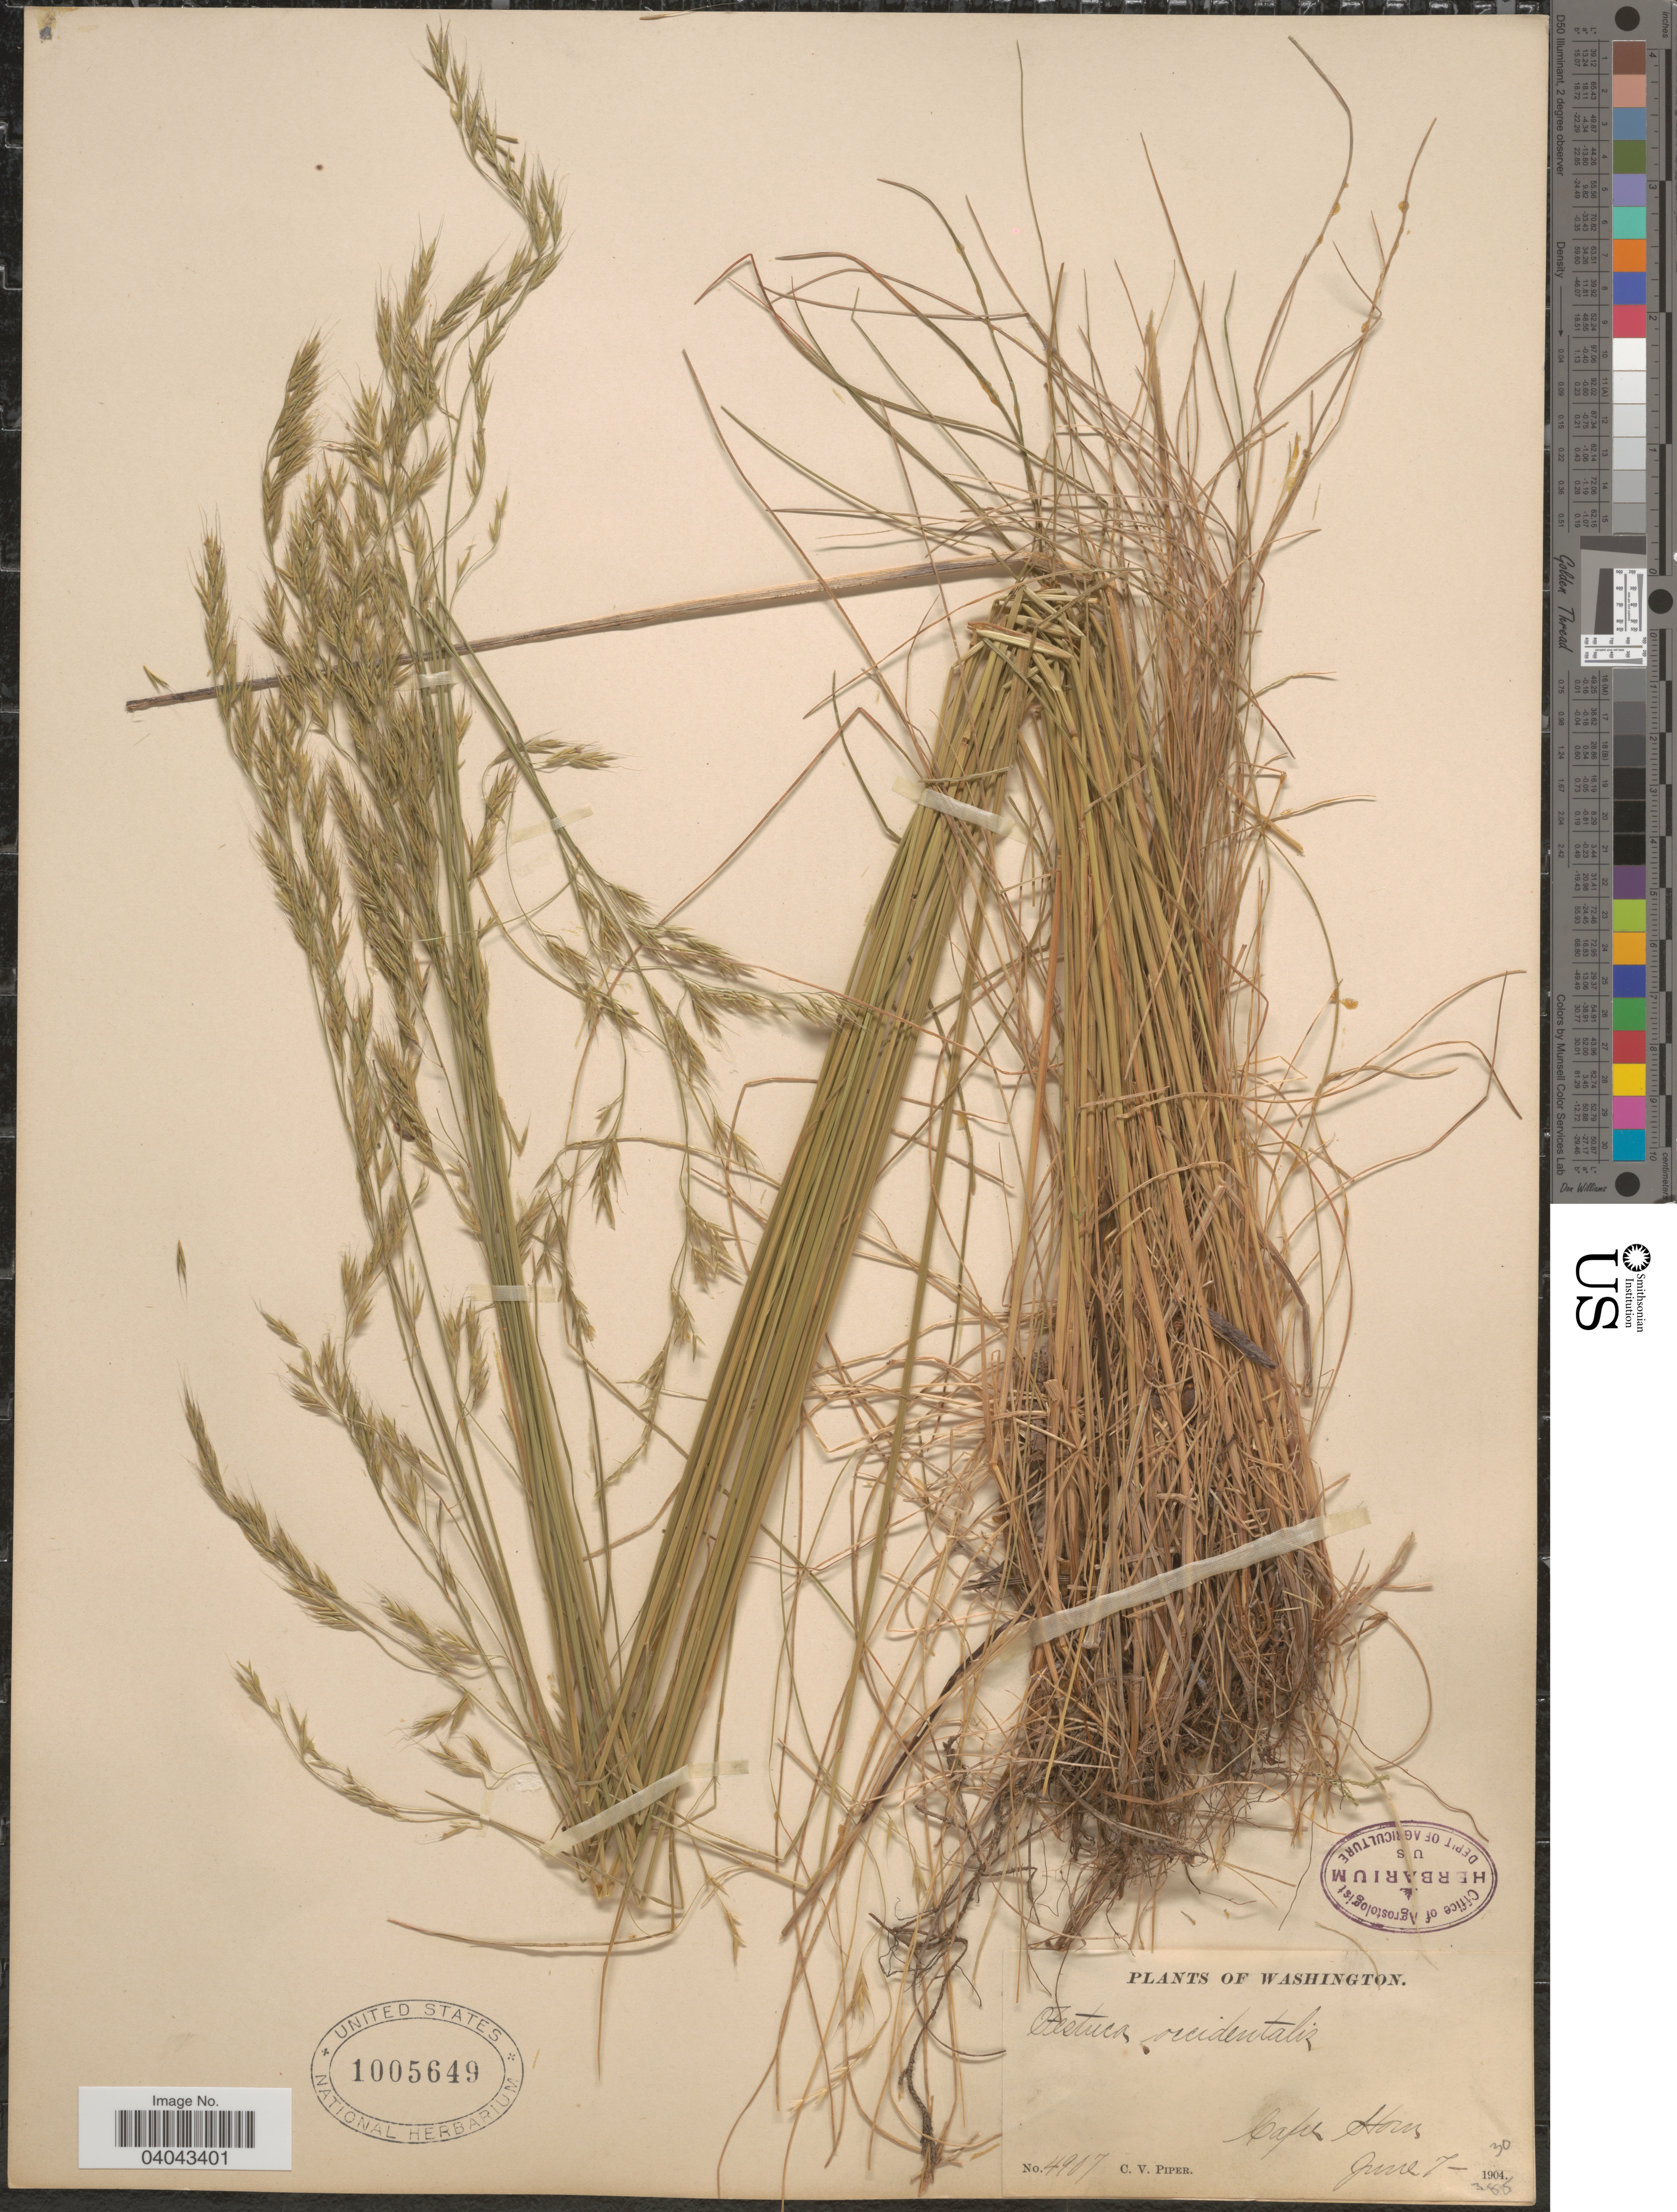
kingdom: Plantae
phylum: Tracheophyta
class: Liliopsida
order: Poales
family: Poaceae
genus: Festuca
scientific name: Festuca occidentalis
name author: Hook.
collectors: C. V. Piper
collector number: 4907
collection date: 1904-06-07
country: United States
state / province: Washington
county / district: Skamania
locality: Cape Horn.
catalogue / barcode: US 1005649